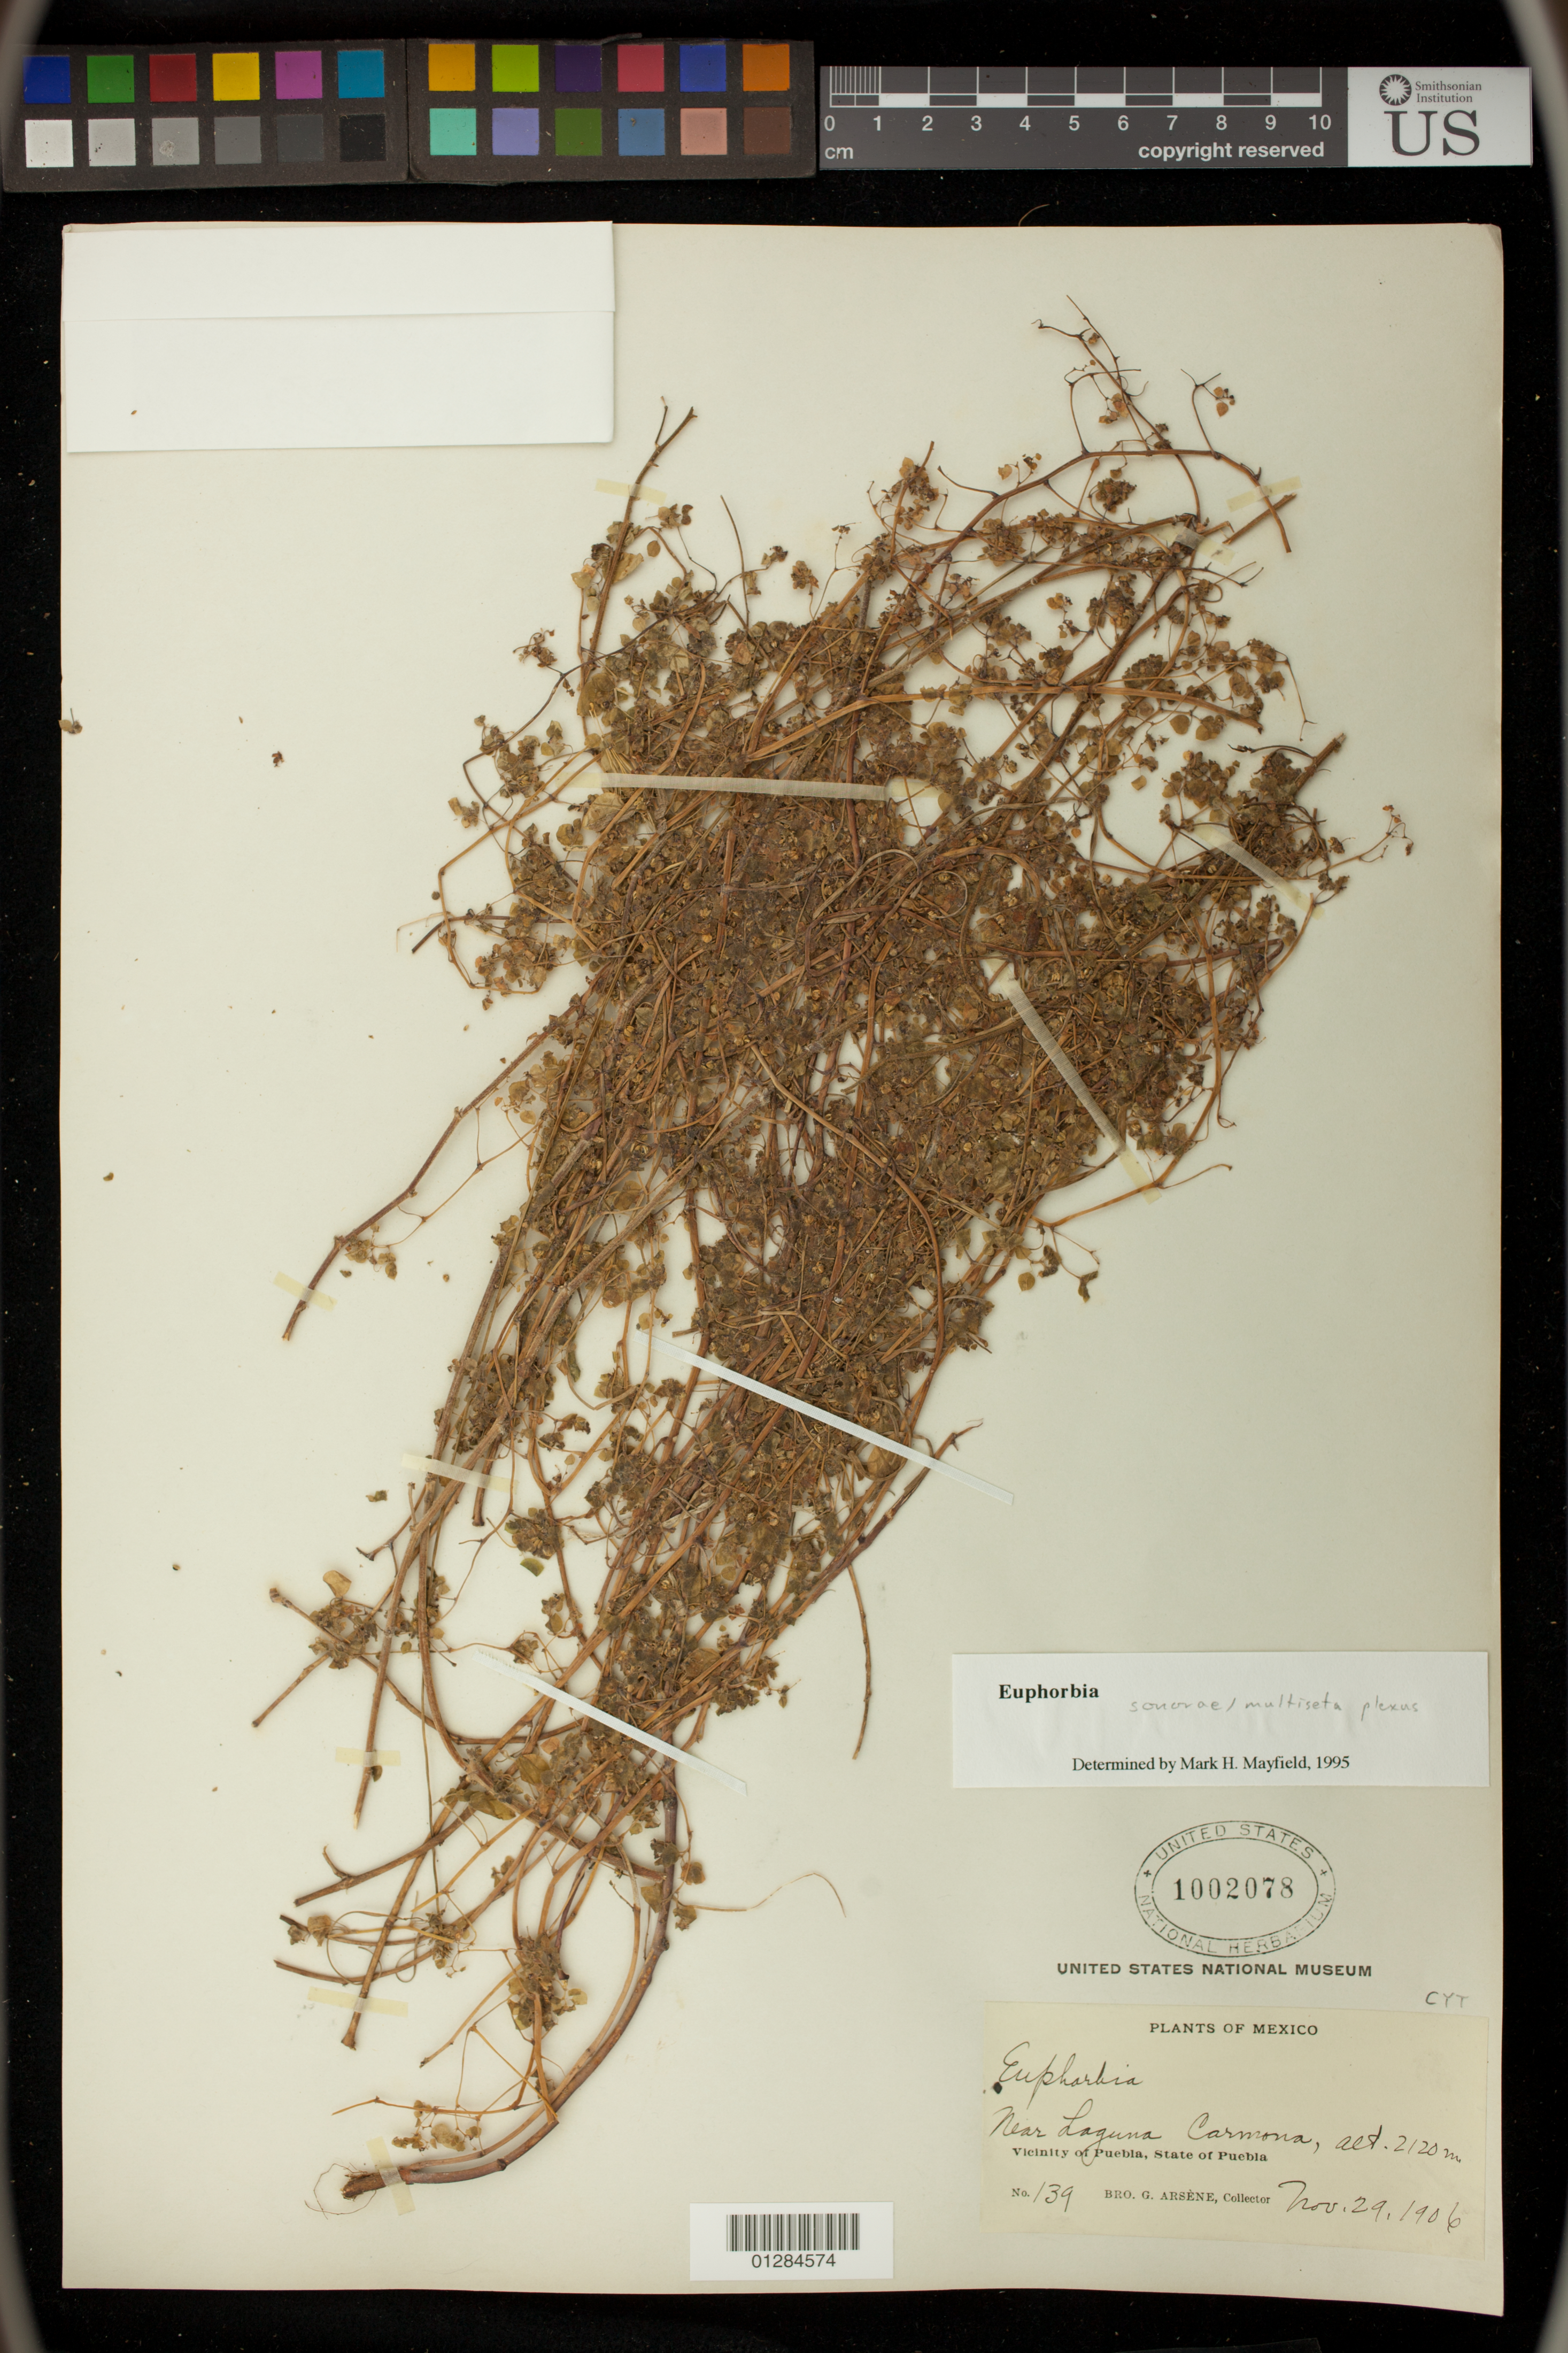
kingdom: Plantae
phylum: Tracheophyta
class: Magnoliopsida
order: Malpighiales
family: Euphorbiaceae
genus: Euphorbia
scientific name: Euphorbia sonorae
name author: Rose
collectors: Bro. G. Arsène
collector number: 139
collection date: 1906-11-29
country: Mexico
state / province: Puebla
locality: Vicinity of Puebla near Laguna Carmona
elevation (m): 2120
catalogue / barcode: US 1002078